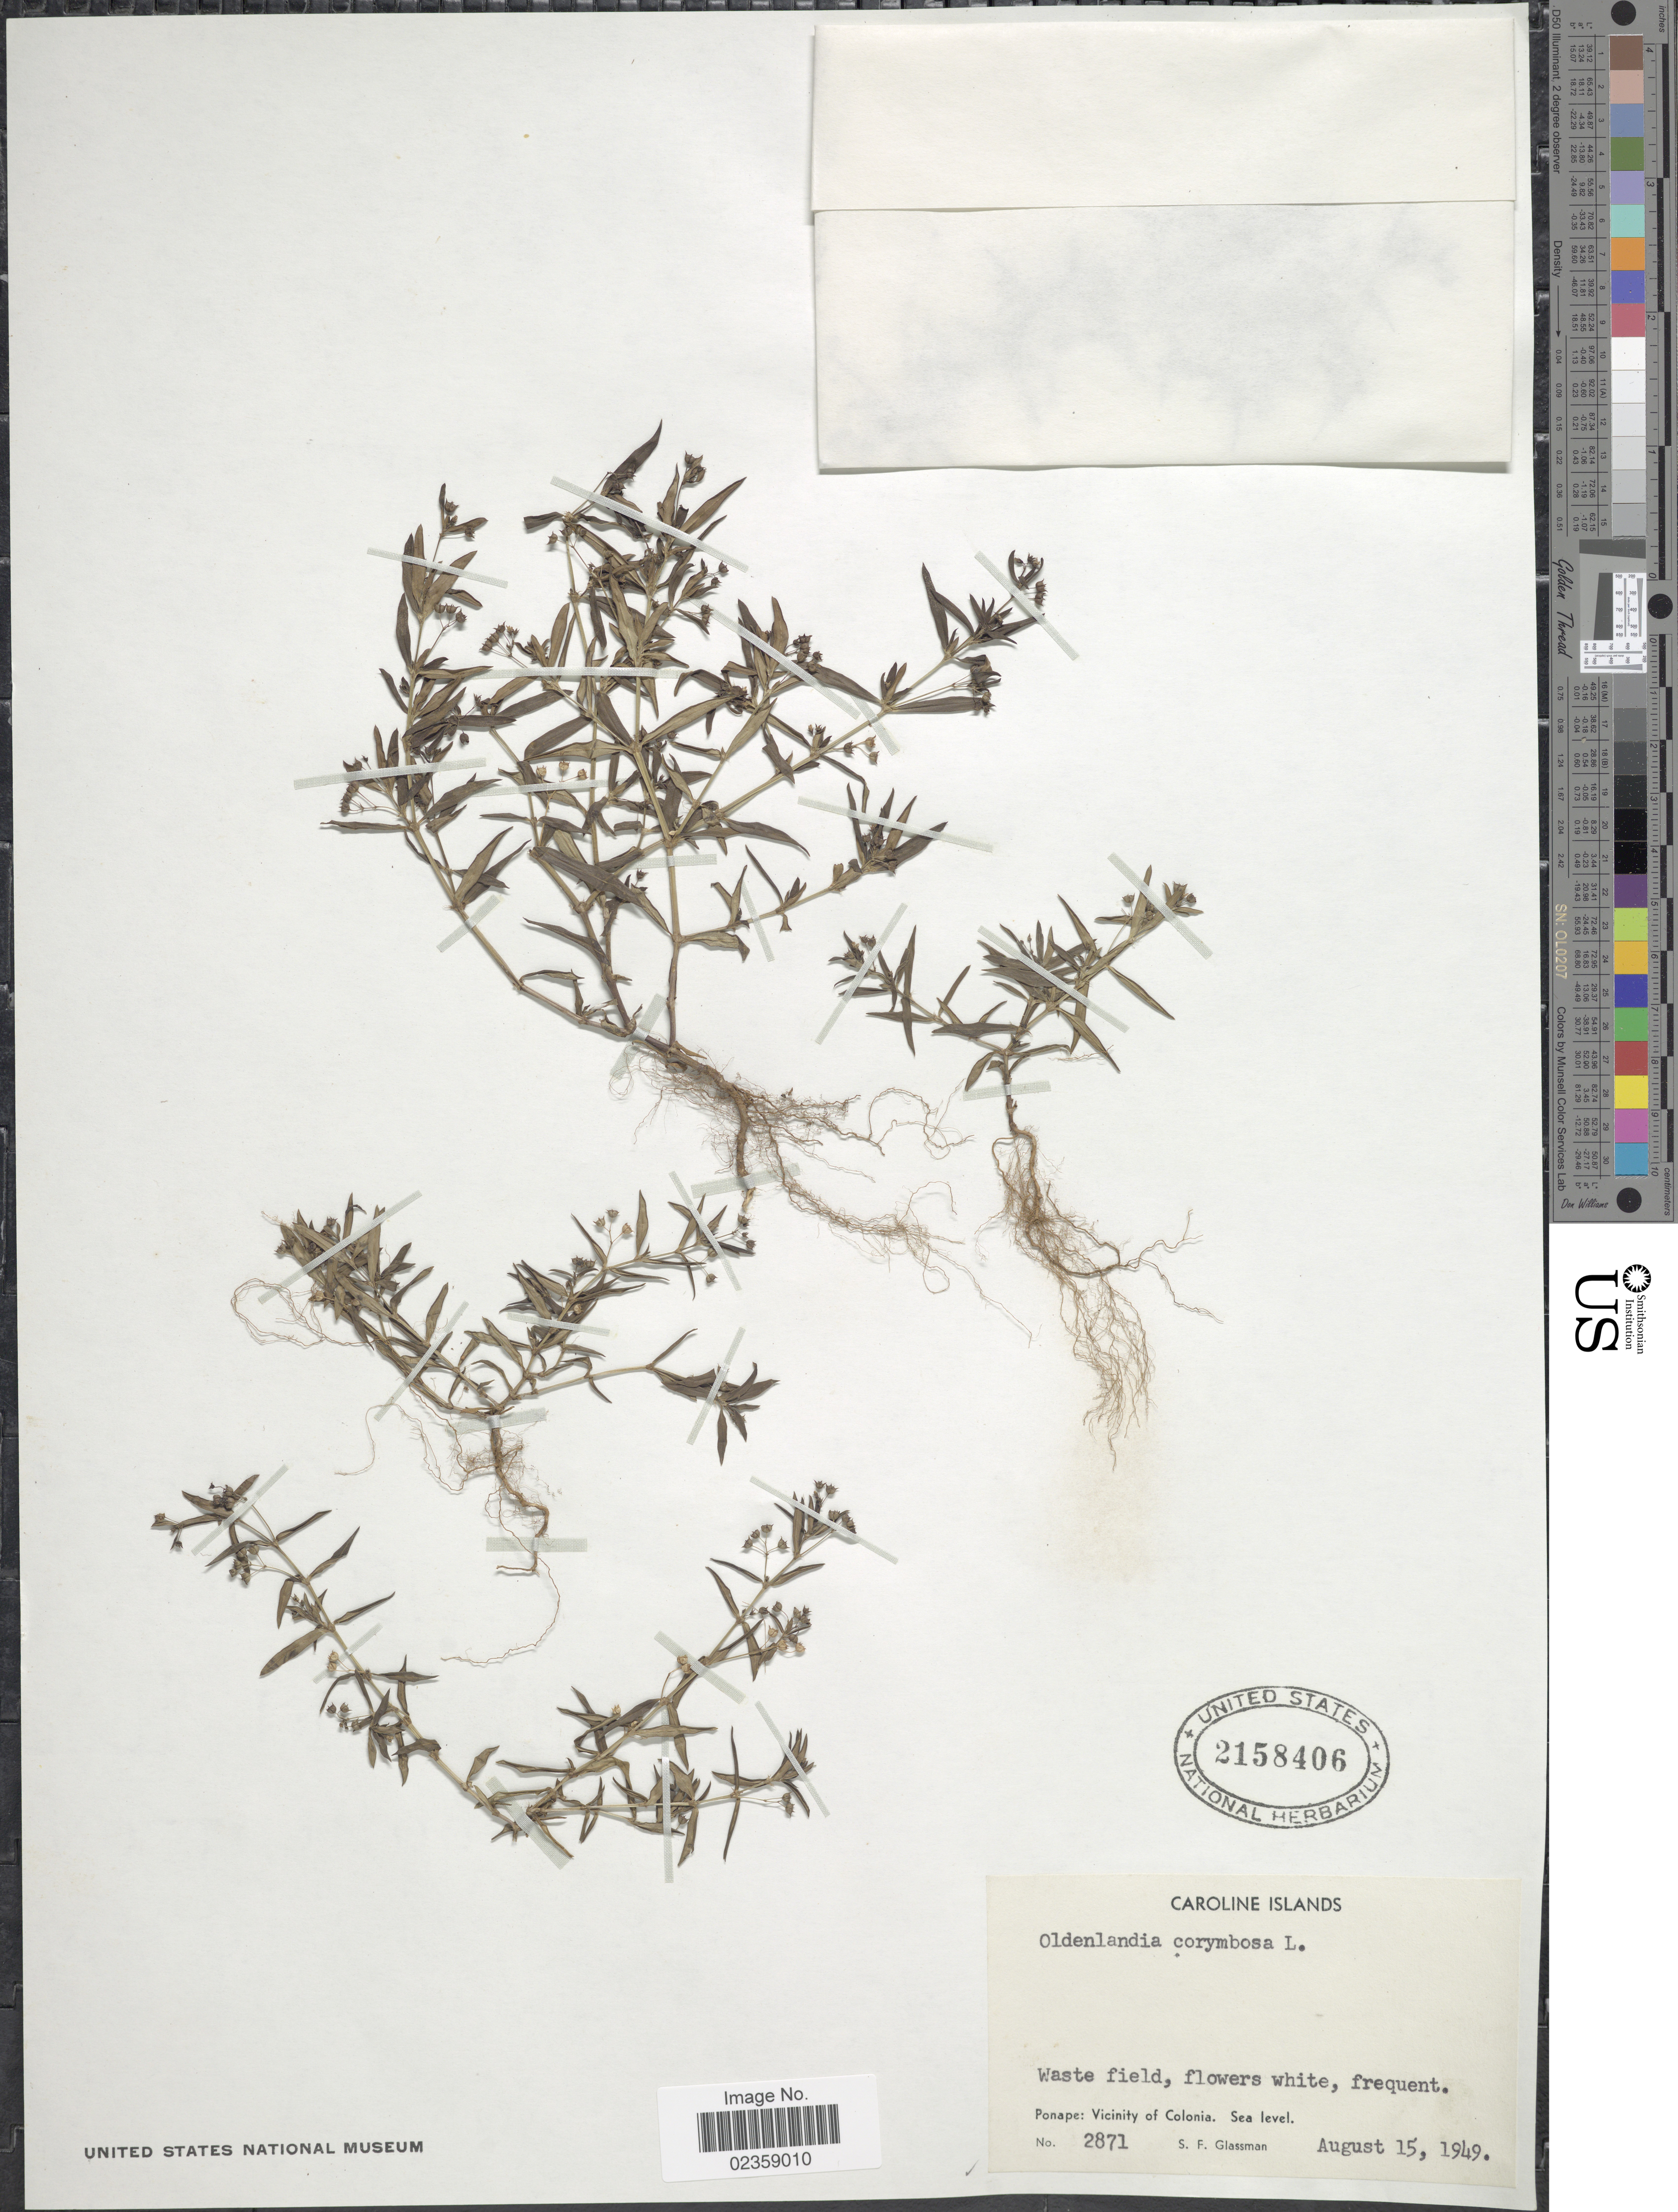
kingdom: Plantae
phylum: Tracheophyta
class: Magnoliopsida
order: Gentianales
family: Rubiaceae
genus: Oldenlandia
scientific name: Oldenlandia corymbosa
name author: L.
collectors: S. F. Glassman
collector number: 2871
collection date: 1949-08-15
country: Micronesia, Federated States of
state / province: Pohnpei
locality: Caroline Islands. Ponape: Vicinity of Colonia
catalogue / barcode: US 2158406